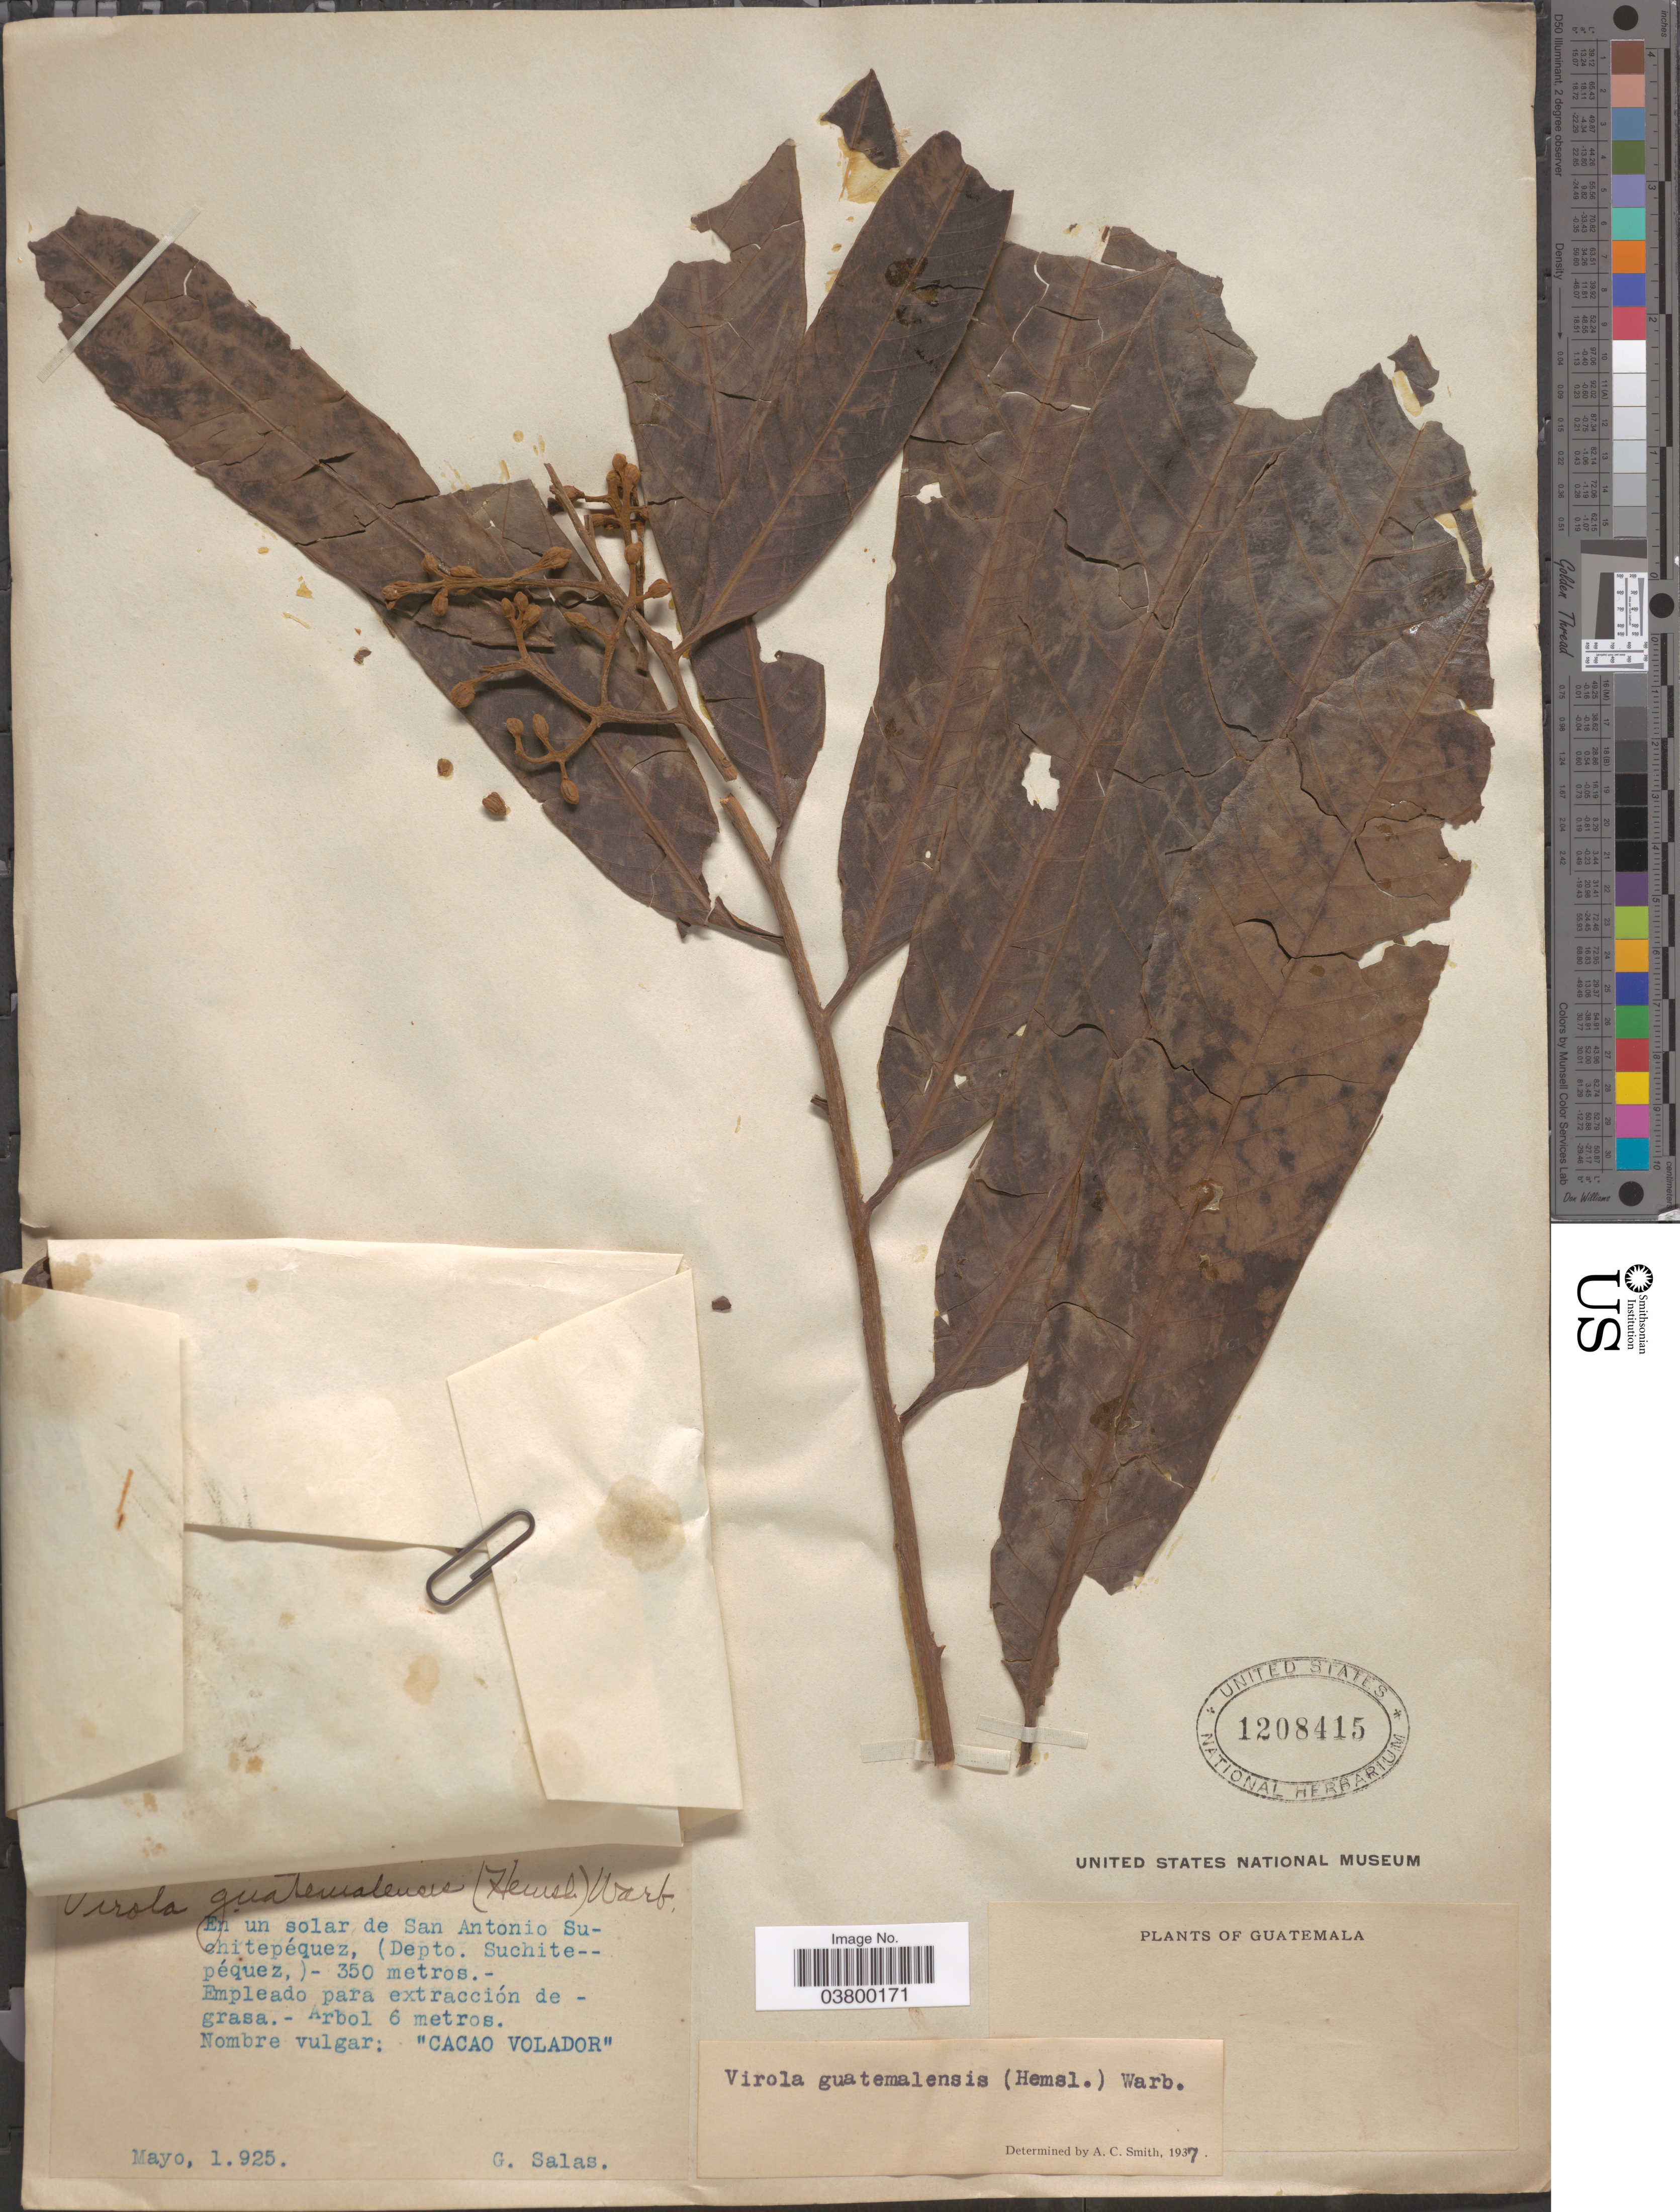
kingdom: Plantae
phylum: Tracheophyta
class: Magnoliopsida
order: Magnoliales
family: Myristicaceae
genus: Virola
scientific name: Virola guatemalensis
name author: (Hemsl.) Warb.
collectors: G. Salas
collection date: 1929-05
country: Guatemala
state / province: Suchitepequez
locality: En un solar de San Antonio Suchitepéquez, (Depto. Suchitepéquez).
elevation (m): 350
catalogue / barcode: US 1208415